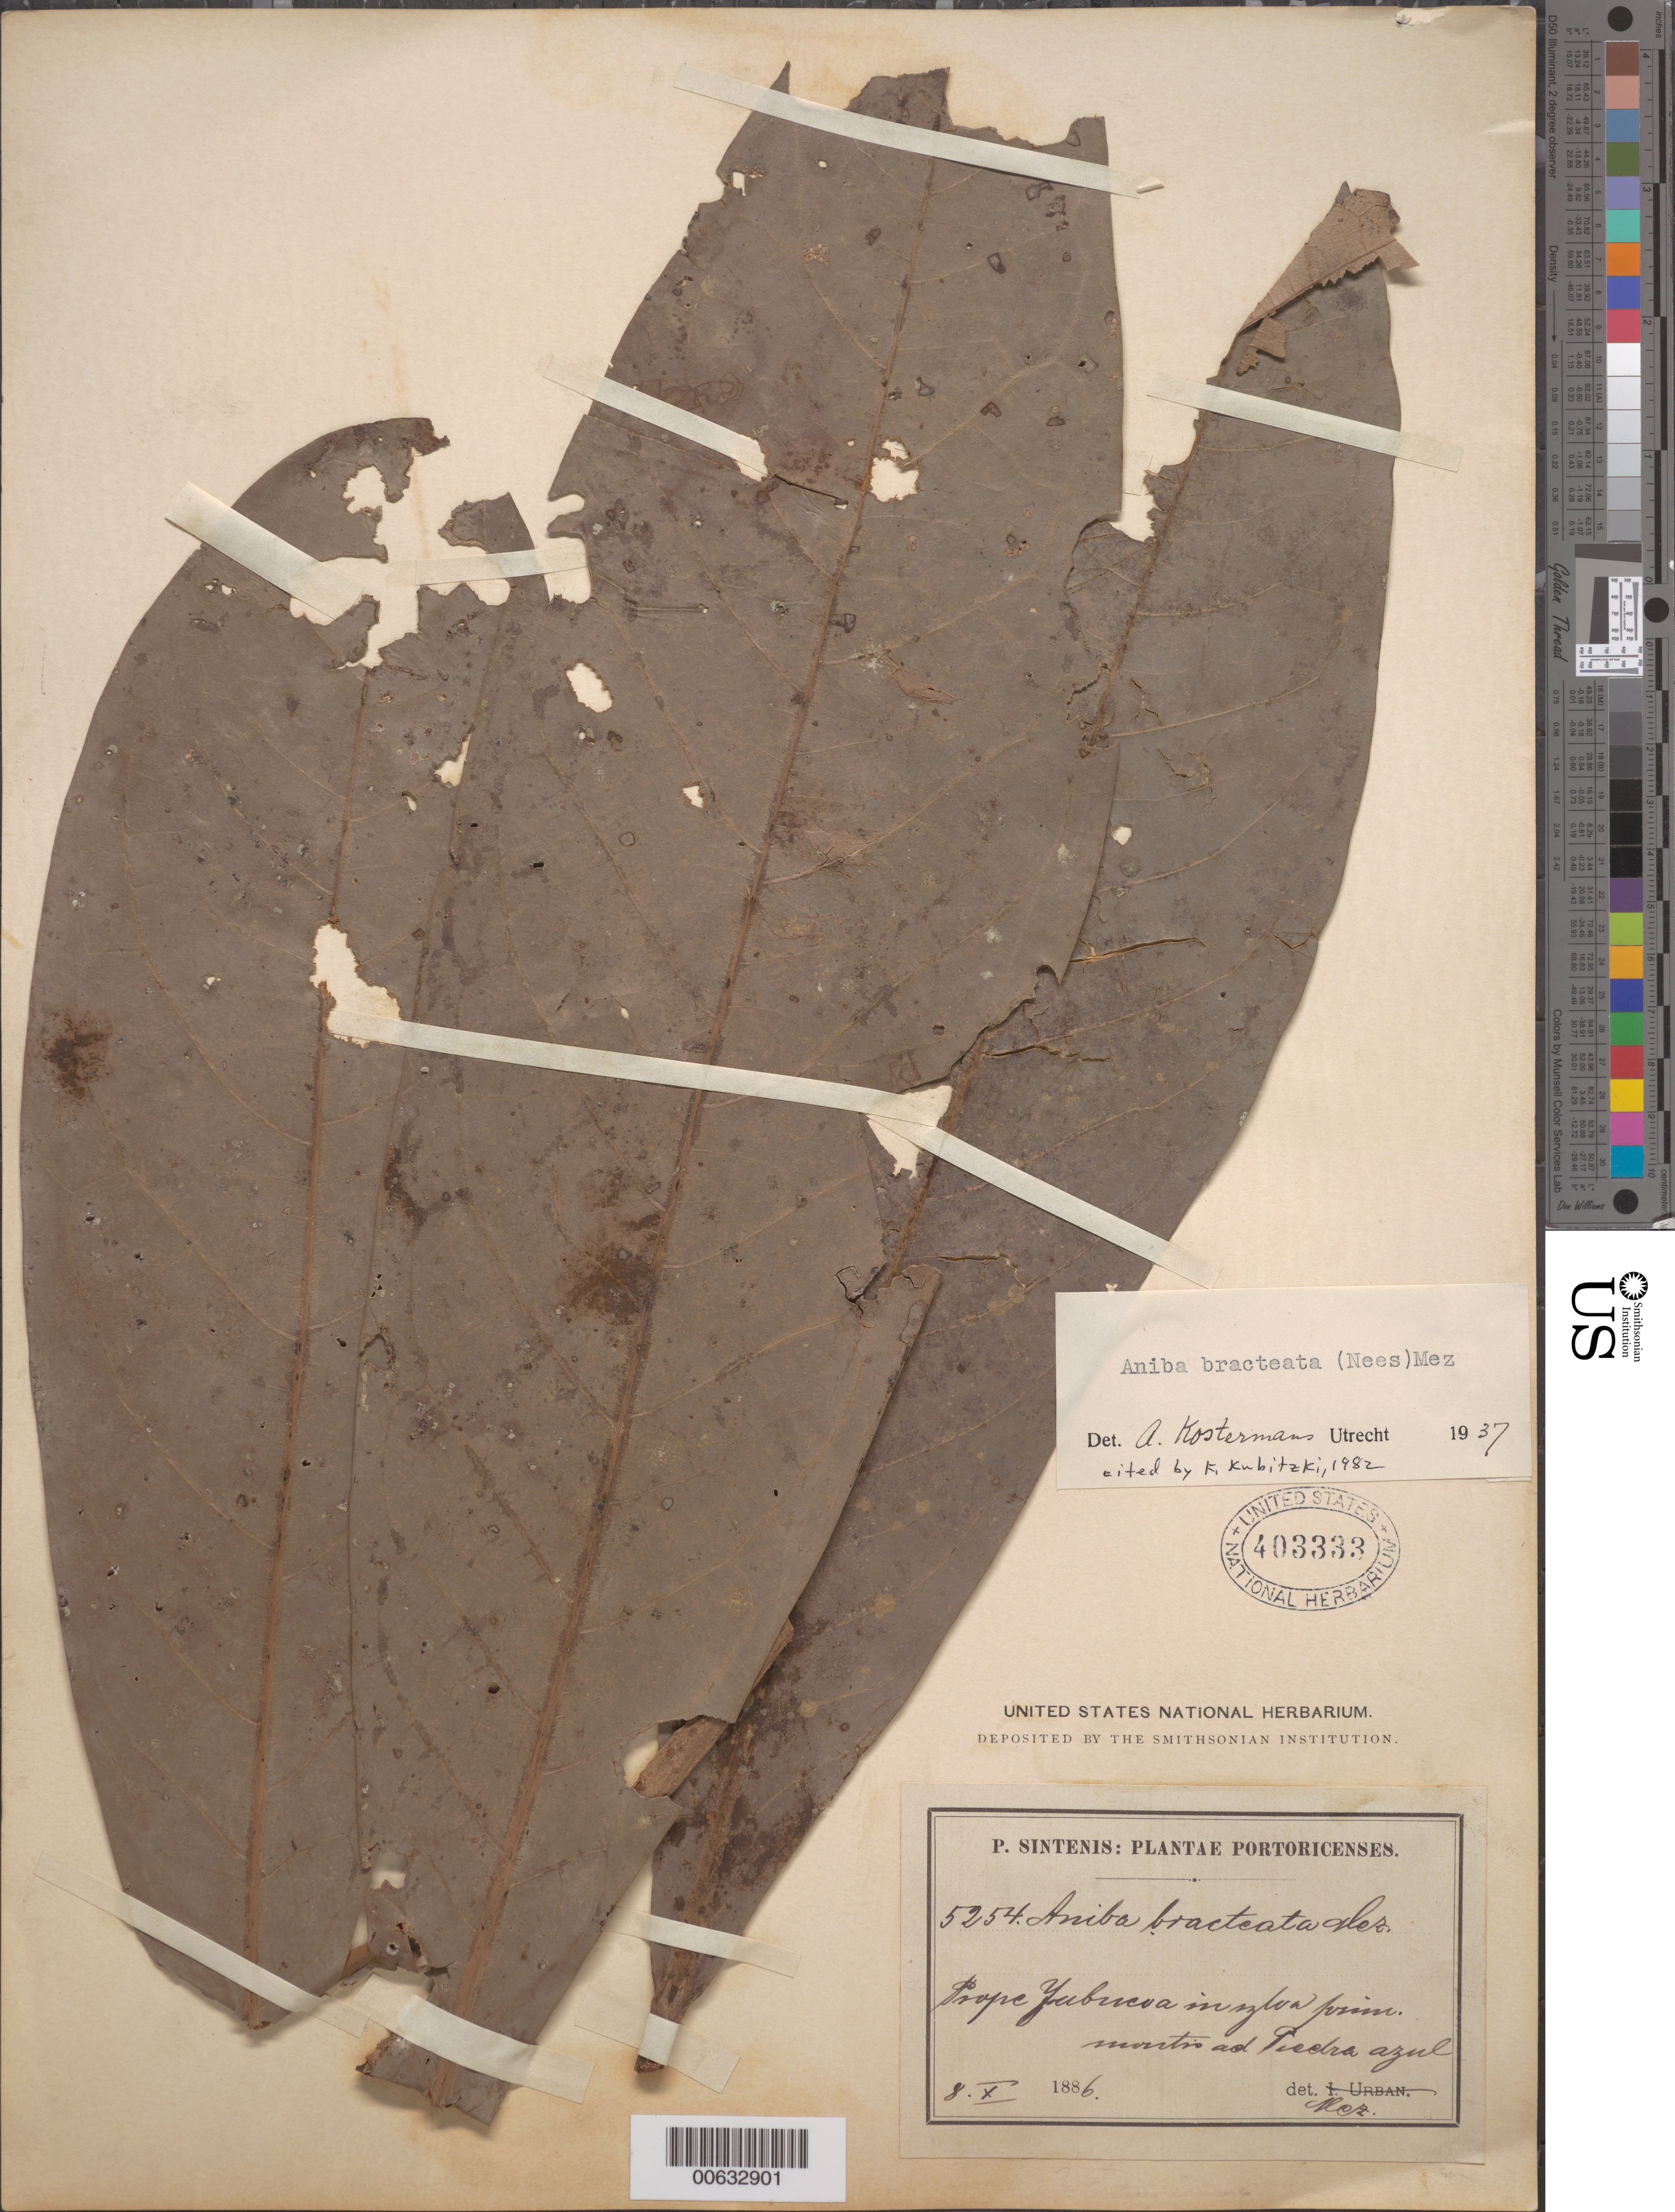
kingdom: Plantae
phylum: Tracheophyta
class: Magnoliopsida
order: Laurales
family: Lauraceae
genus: Aniba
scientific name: Aniba bracteata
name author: (Nees) Mez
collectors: P. Sintenis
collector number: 5254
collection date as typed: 08 Oct 1886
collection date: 1886-10-08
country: Puerto Rico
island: Greater Antilles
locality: Prope Yabucoa, in sylva prim. montis ad Piedra azul.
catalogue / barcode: US 403333